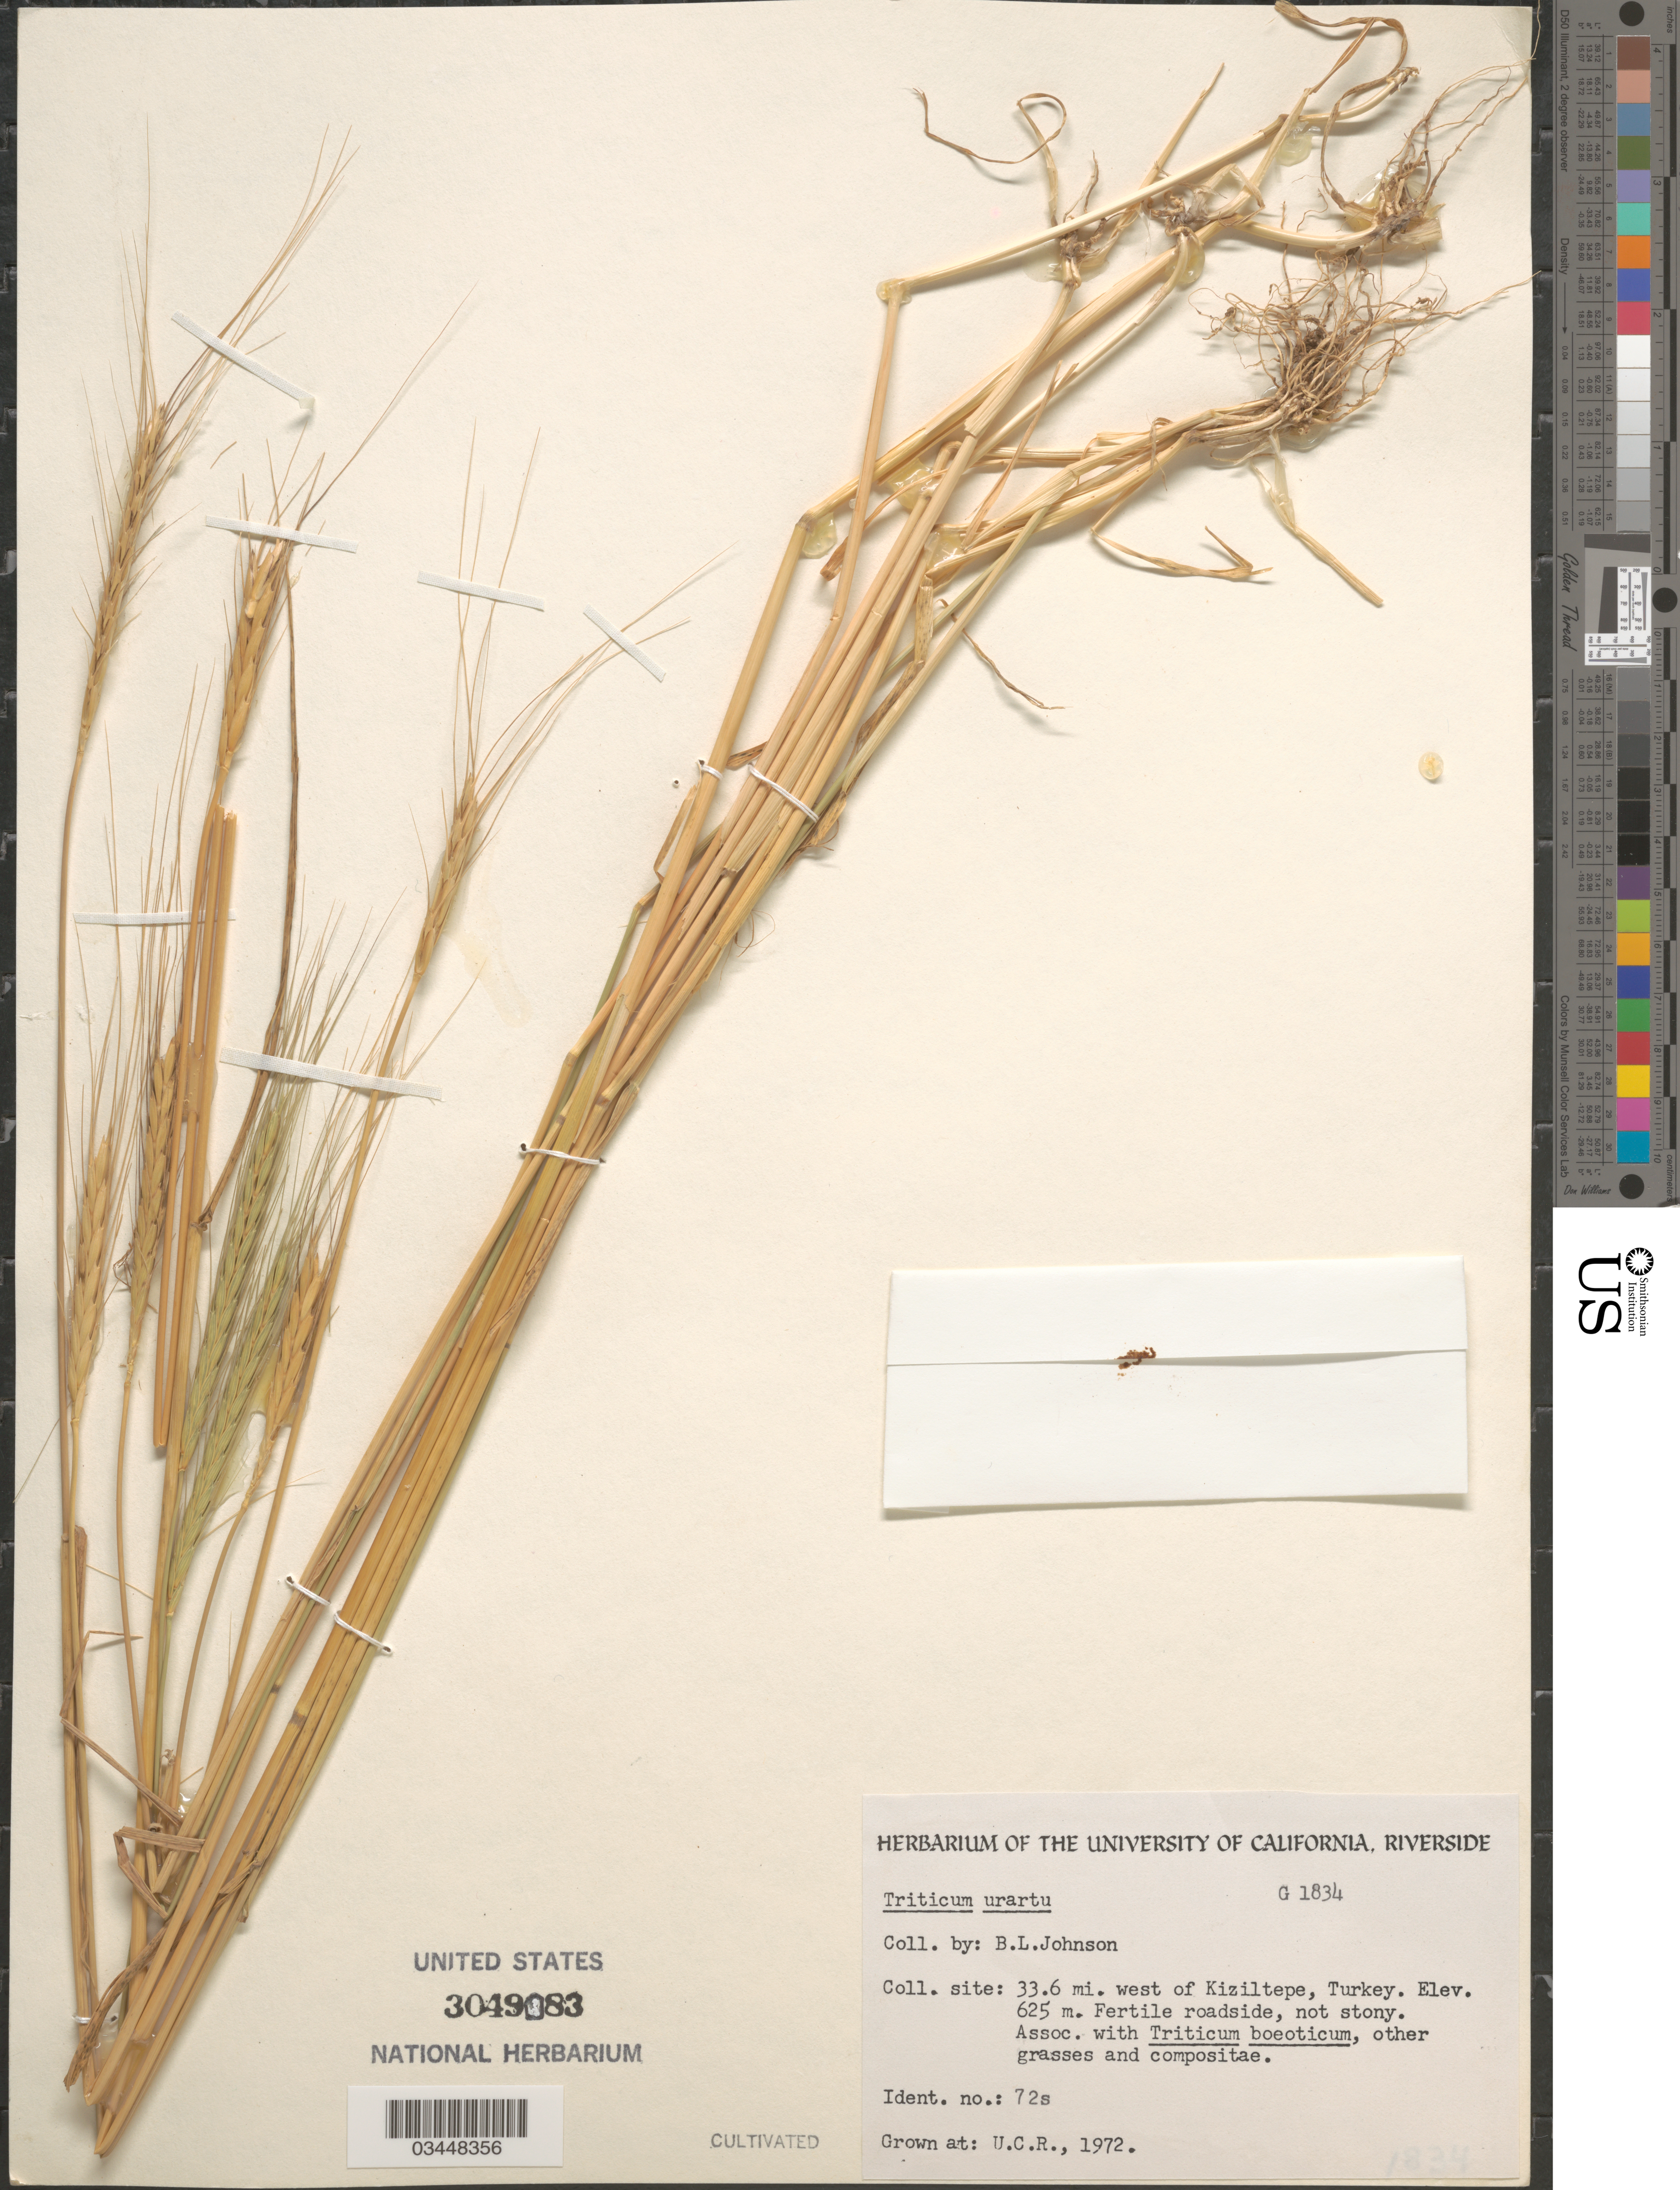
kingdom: Plantae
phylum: Tracheophyta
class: Liliopsida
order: Poales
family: Poaceae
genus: Triticum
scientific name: Triticum urartu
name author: Thumanjan ex Gandilyan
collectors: ex herb. Univ. of California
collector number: G1834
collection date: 1972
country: United States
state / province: California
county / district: Riverside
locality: U.C.R.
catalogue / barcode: US 3049083